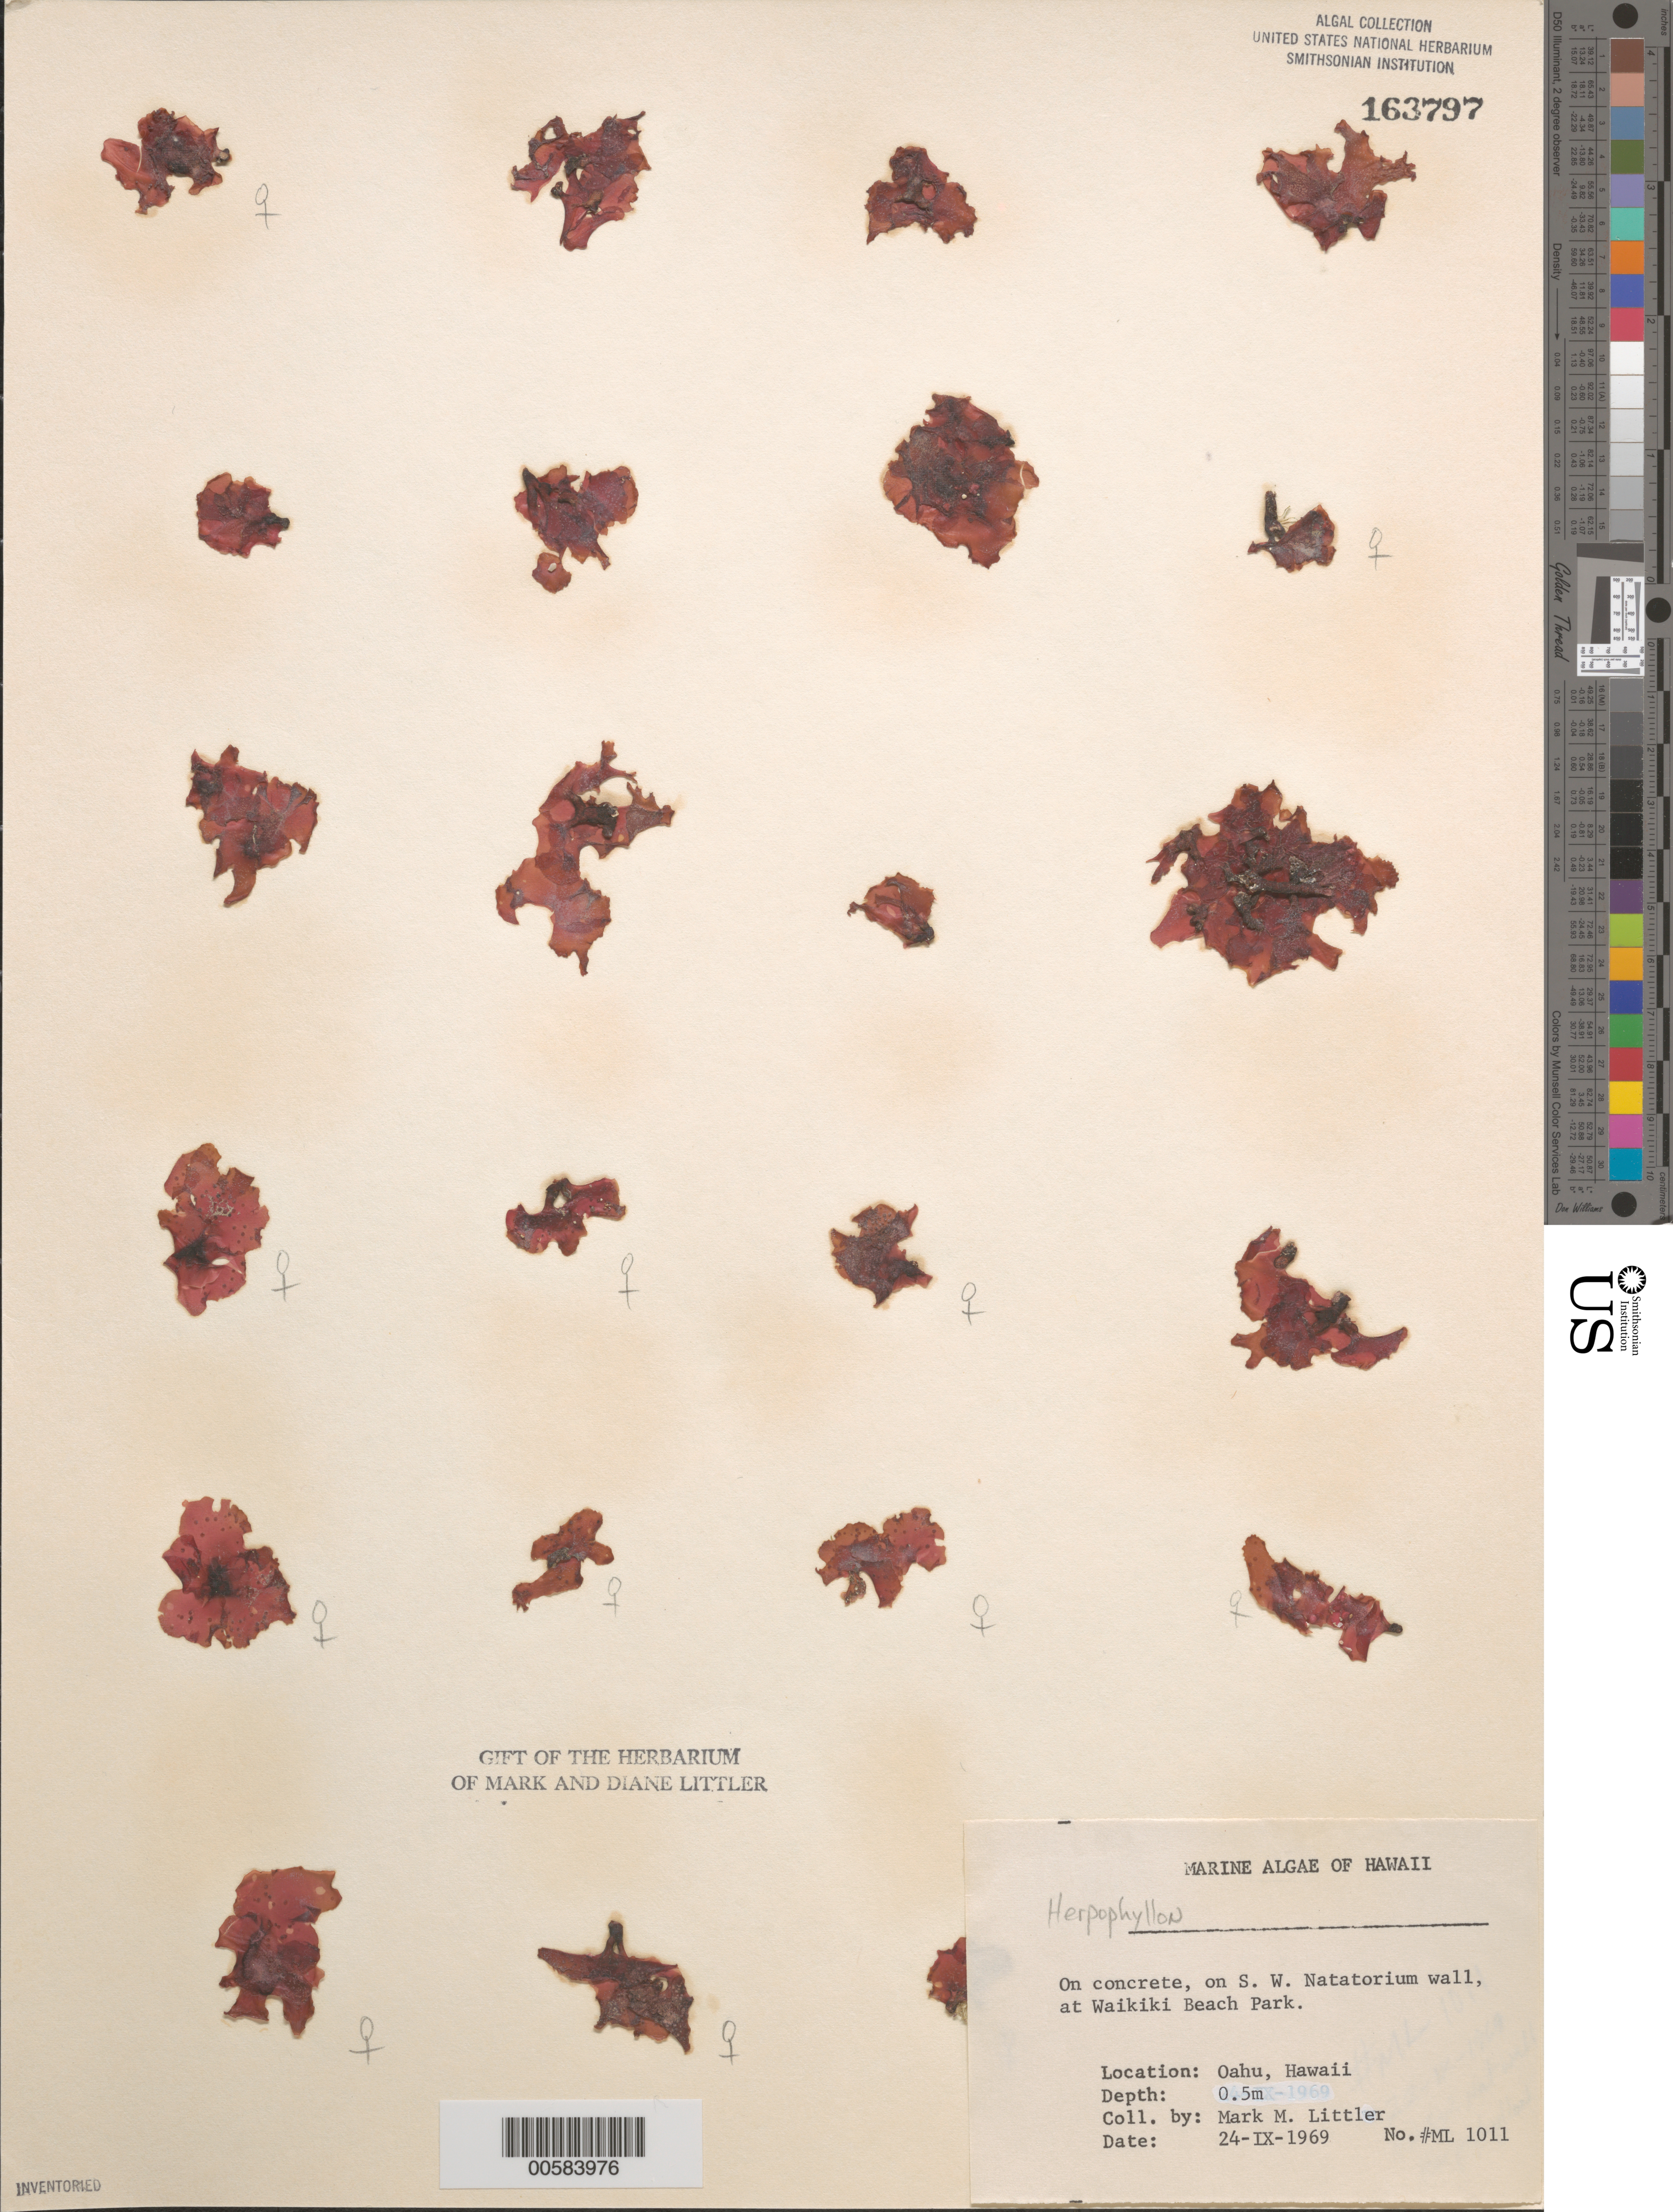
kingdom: Plantae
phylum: Rhodophyta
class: Florideophyceae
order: Rhodymeniales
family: Rhodymeniaceae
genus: Herpophyllon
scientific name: Herpophyllon sp.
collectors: M. M. Littler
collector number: ML 1011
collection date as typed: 24 Sep 1969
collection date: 1969-09-24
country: United States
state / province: Hawaii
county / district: Honolulu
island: Oahu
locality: Waikiki Beach Park, War Memorial Natatorium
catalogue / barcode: US 163797